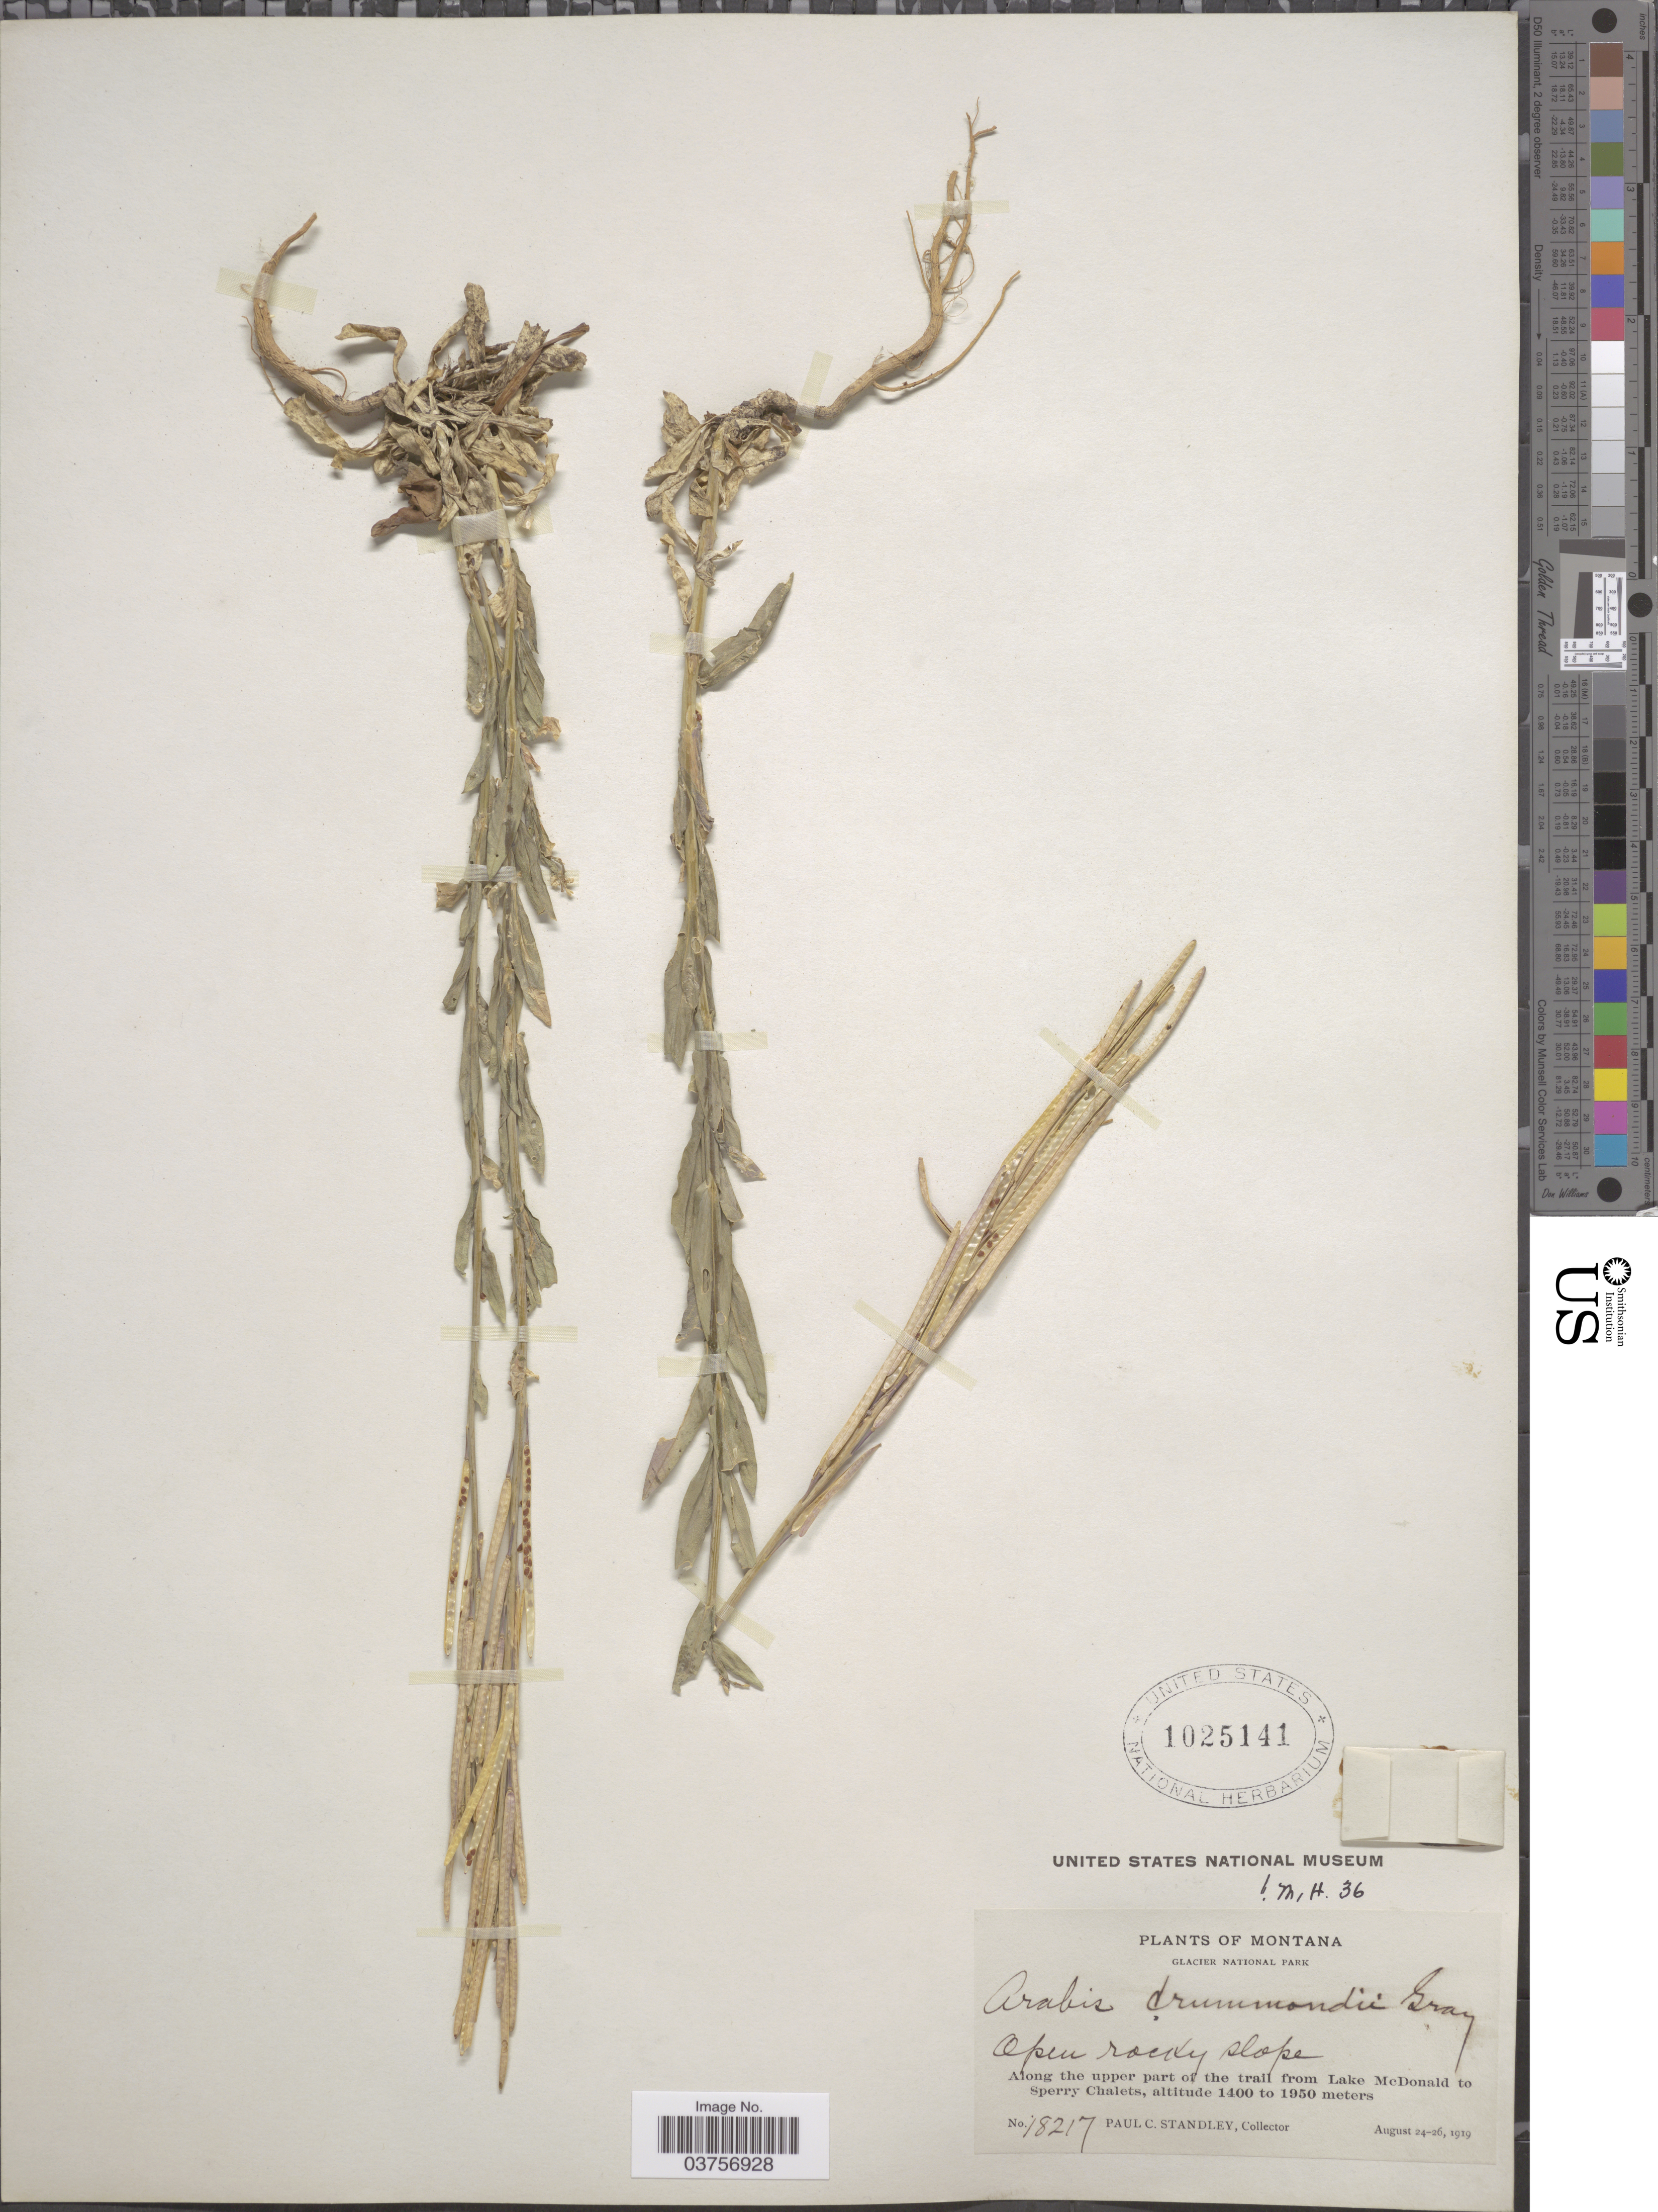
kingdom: Plantae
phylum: Tracheophyta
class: Magnoliopsida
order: Brassicales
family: Brassicaceae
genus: Arabis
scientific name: Arabis drummondii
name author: A. Gray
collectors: P. C. Standley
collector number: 18217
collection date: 1919-08-24/1919-08-26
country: United States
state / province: Montana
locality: Glacier National Park. Open rocky slope. Along the upper part of the trail from Lake McDonald to Sperry Chalets.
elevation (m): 1400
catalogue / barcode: US 1025141